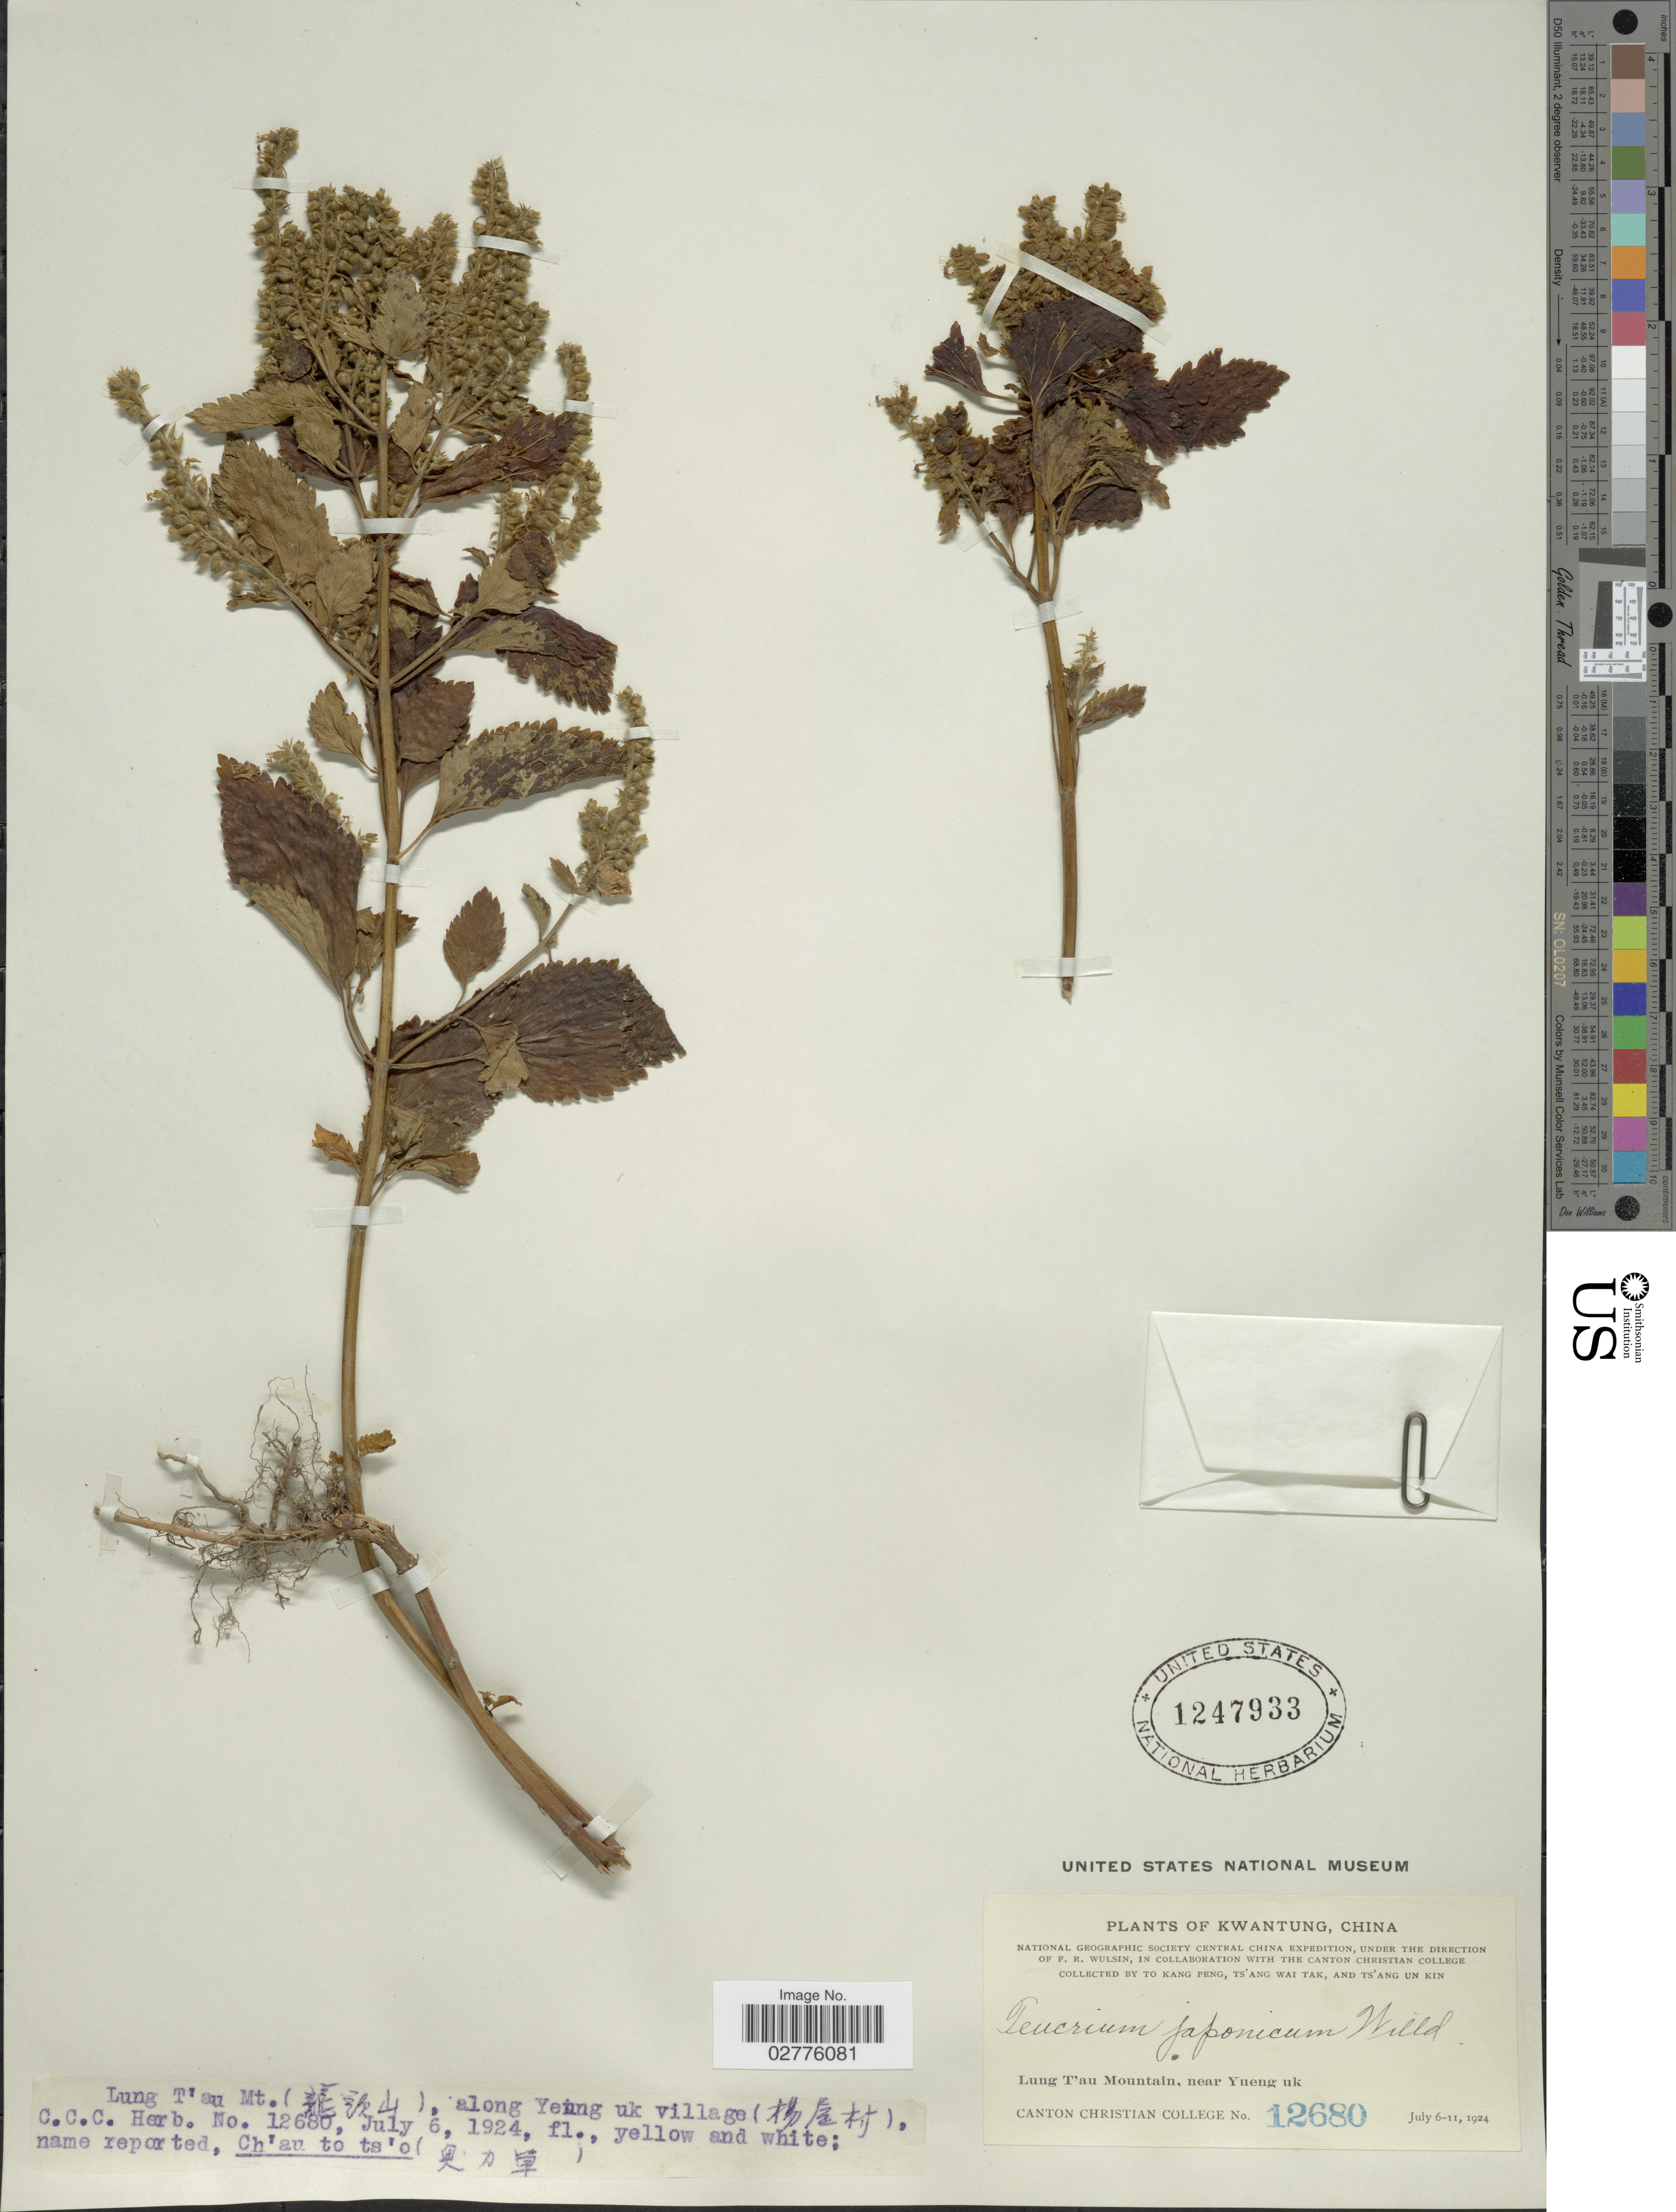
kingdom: Plantae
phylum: Tracheophyta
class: Magnoliopsida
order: Lamiales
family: Lamiaceae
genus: Teucrium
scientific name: Teucrium japonicum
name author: Houtt.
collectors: T. K. Peng, W. T. Tsang & Ts' Ang Un Kin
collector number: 12680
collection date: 1924-07-06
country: China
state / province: Guangdong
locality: Kwangtung, Lung T'au Mountain, near Yueng uk, along Yeung uk village.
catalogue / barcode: US 1247933